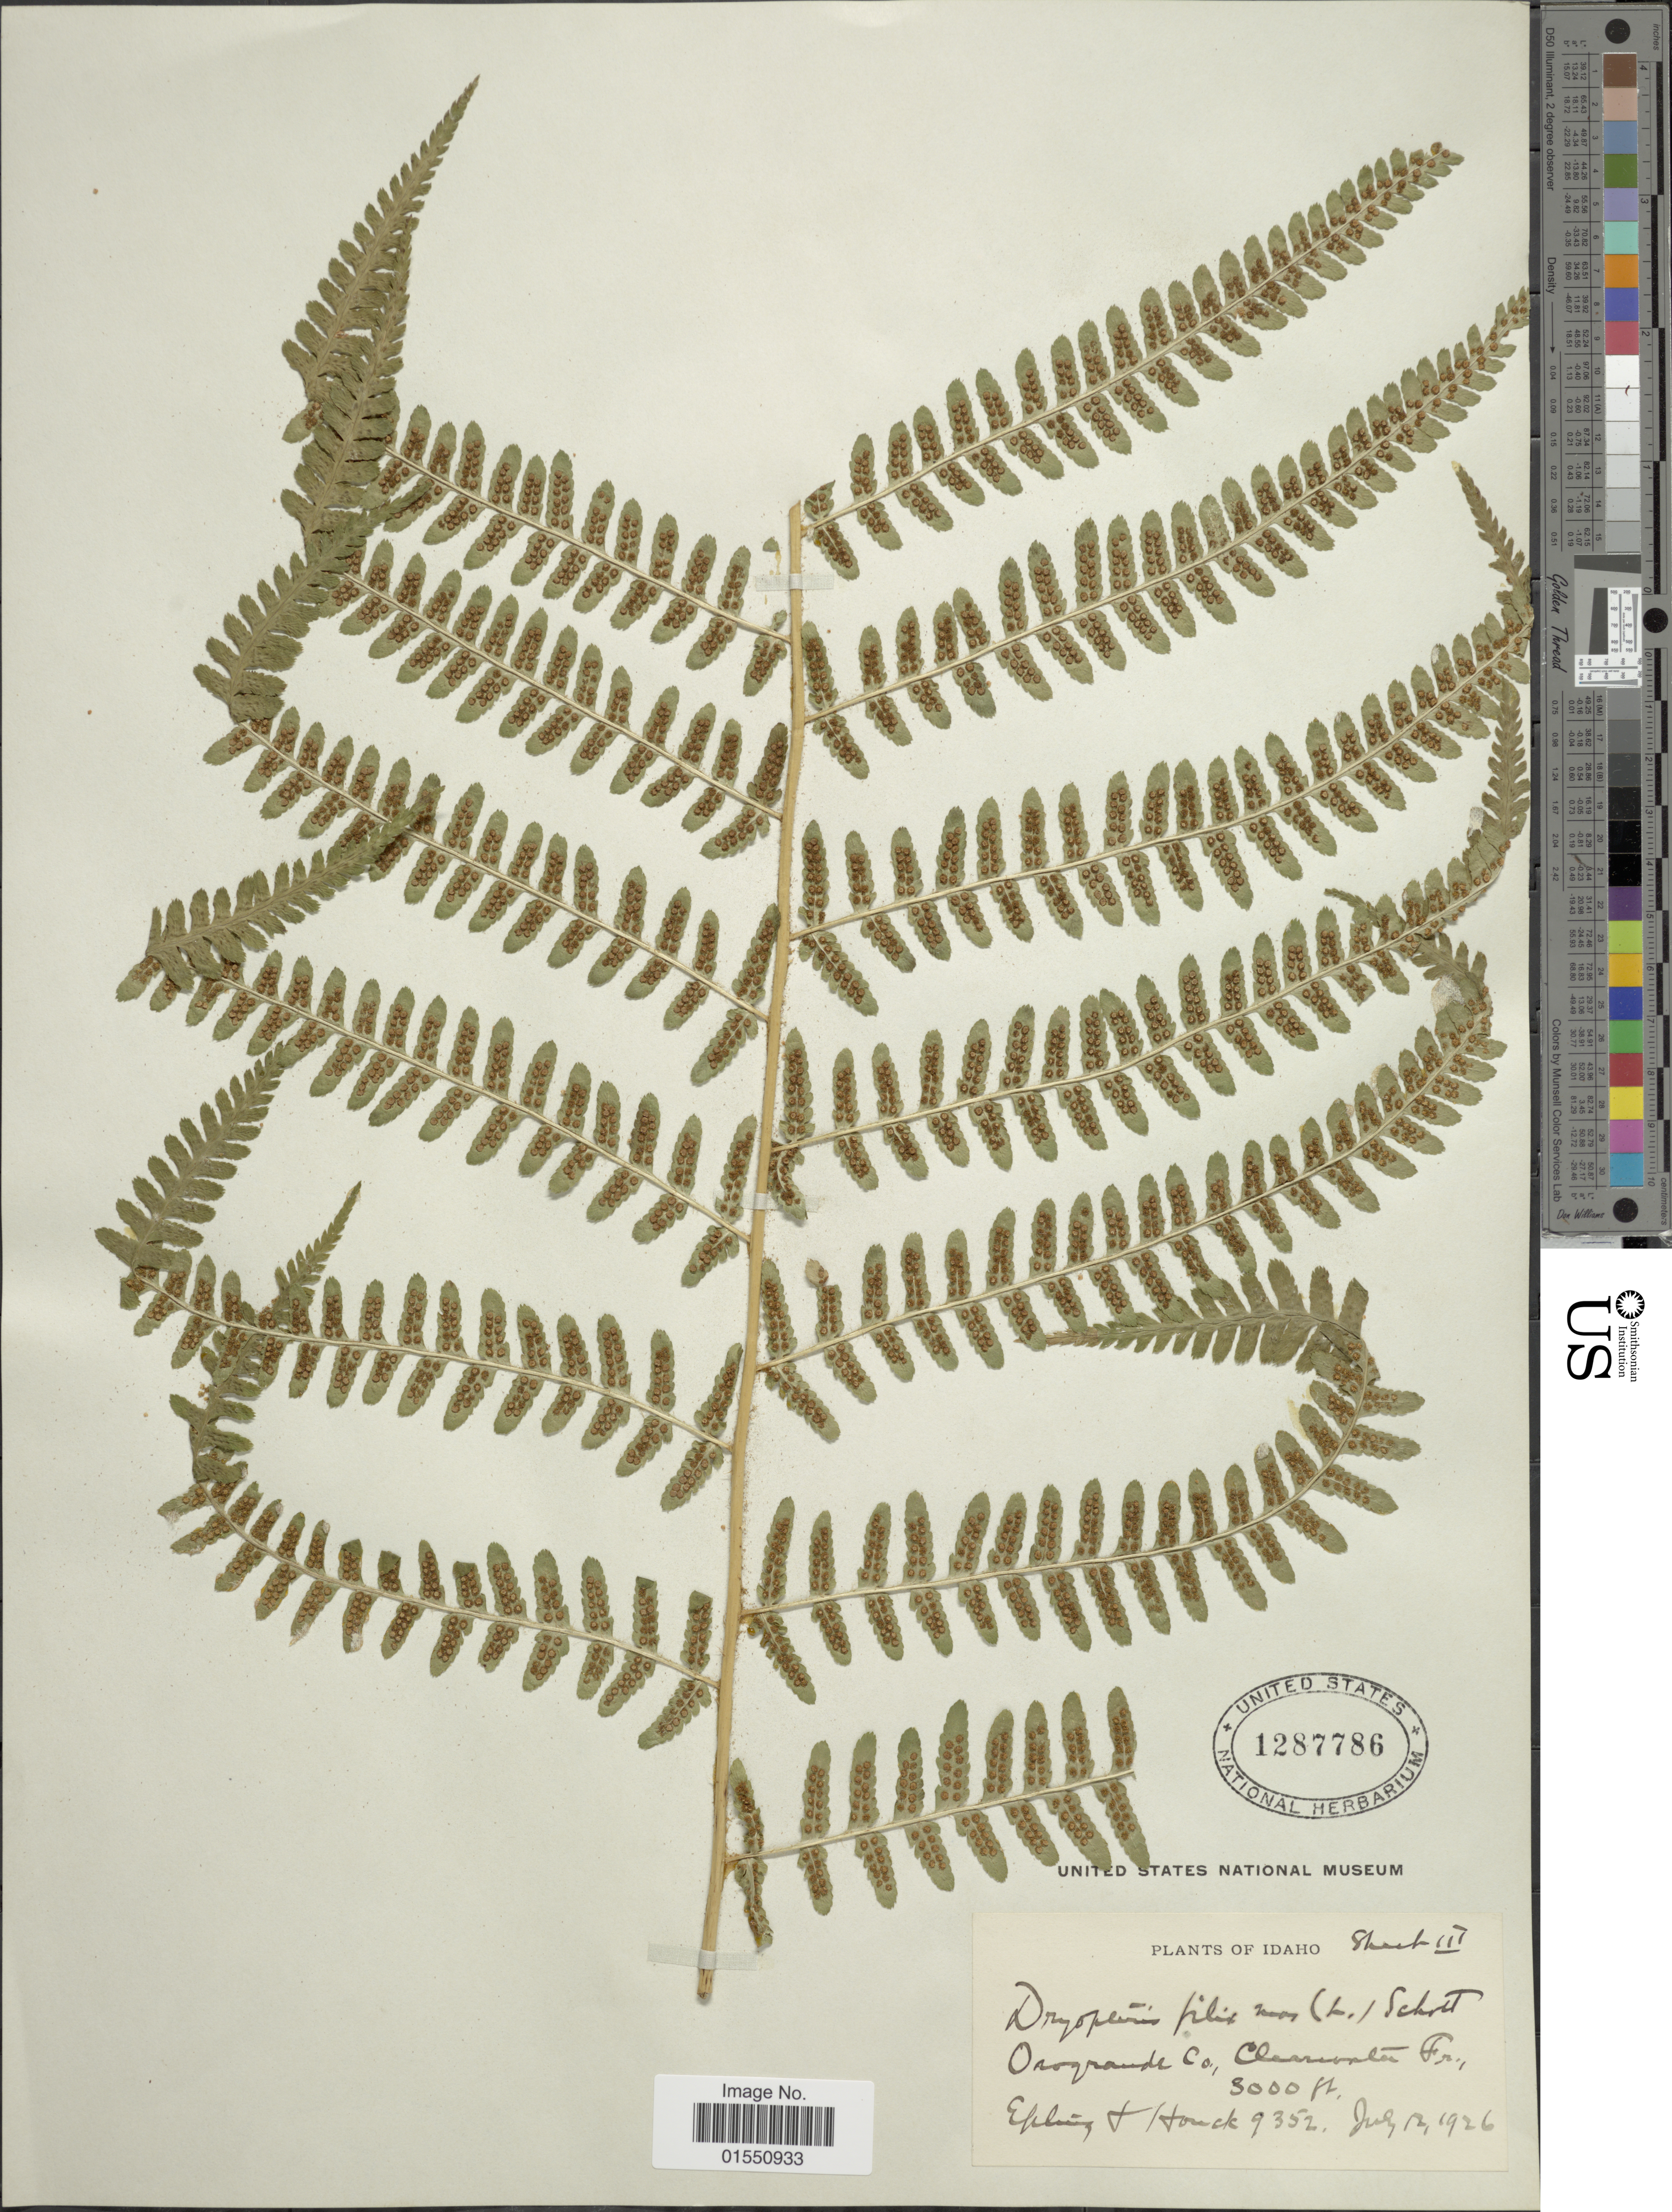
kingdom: Plantae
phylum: Tracheophyta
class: Polypodiopsida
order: Polypodiales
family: Dryopteridaceae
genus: Dryopteris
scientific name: Dryopteris filix-mas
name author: (L.) Schott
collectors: -- Epling & -. Hauch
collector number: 9352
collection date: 1926-07-12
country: United States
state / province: Idaho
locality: Orogrande Co., Clearwater Fr.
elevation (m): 914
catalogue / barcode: US 1287786